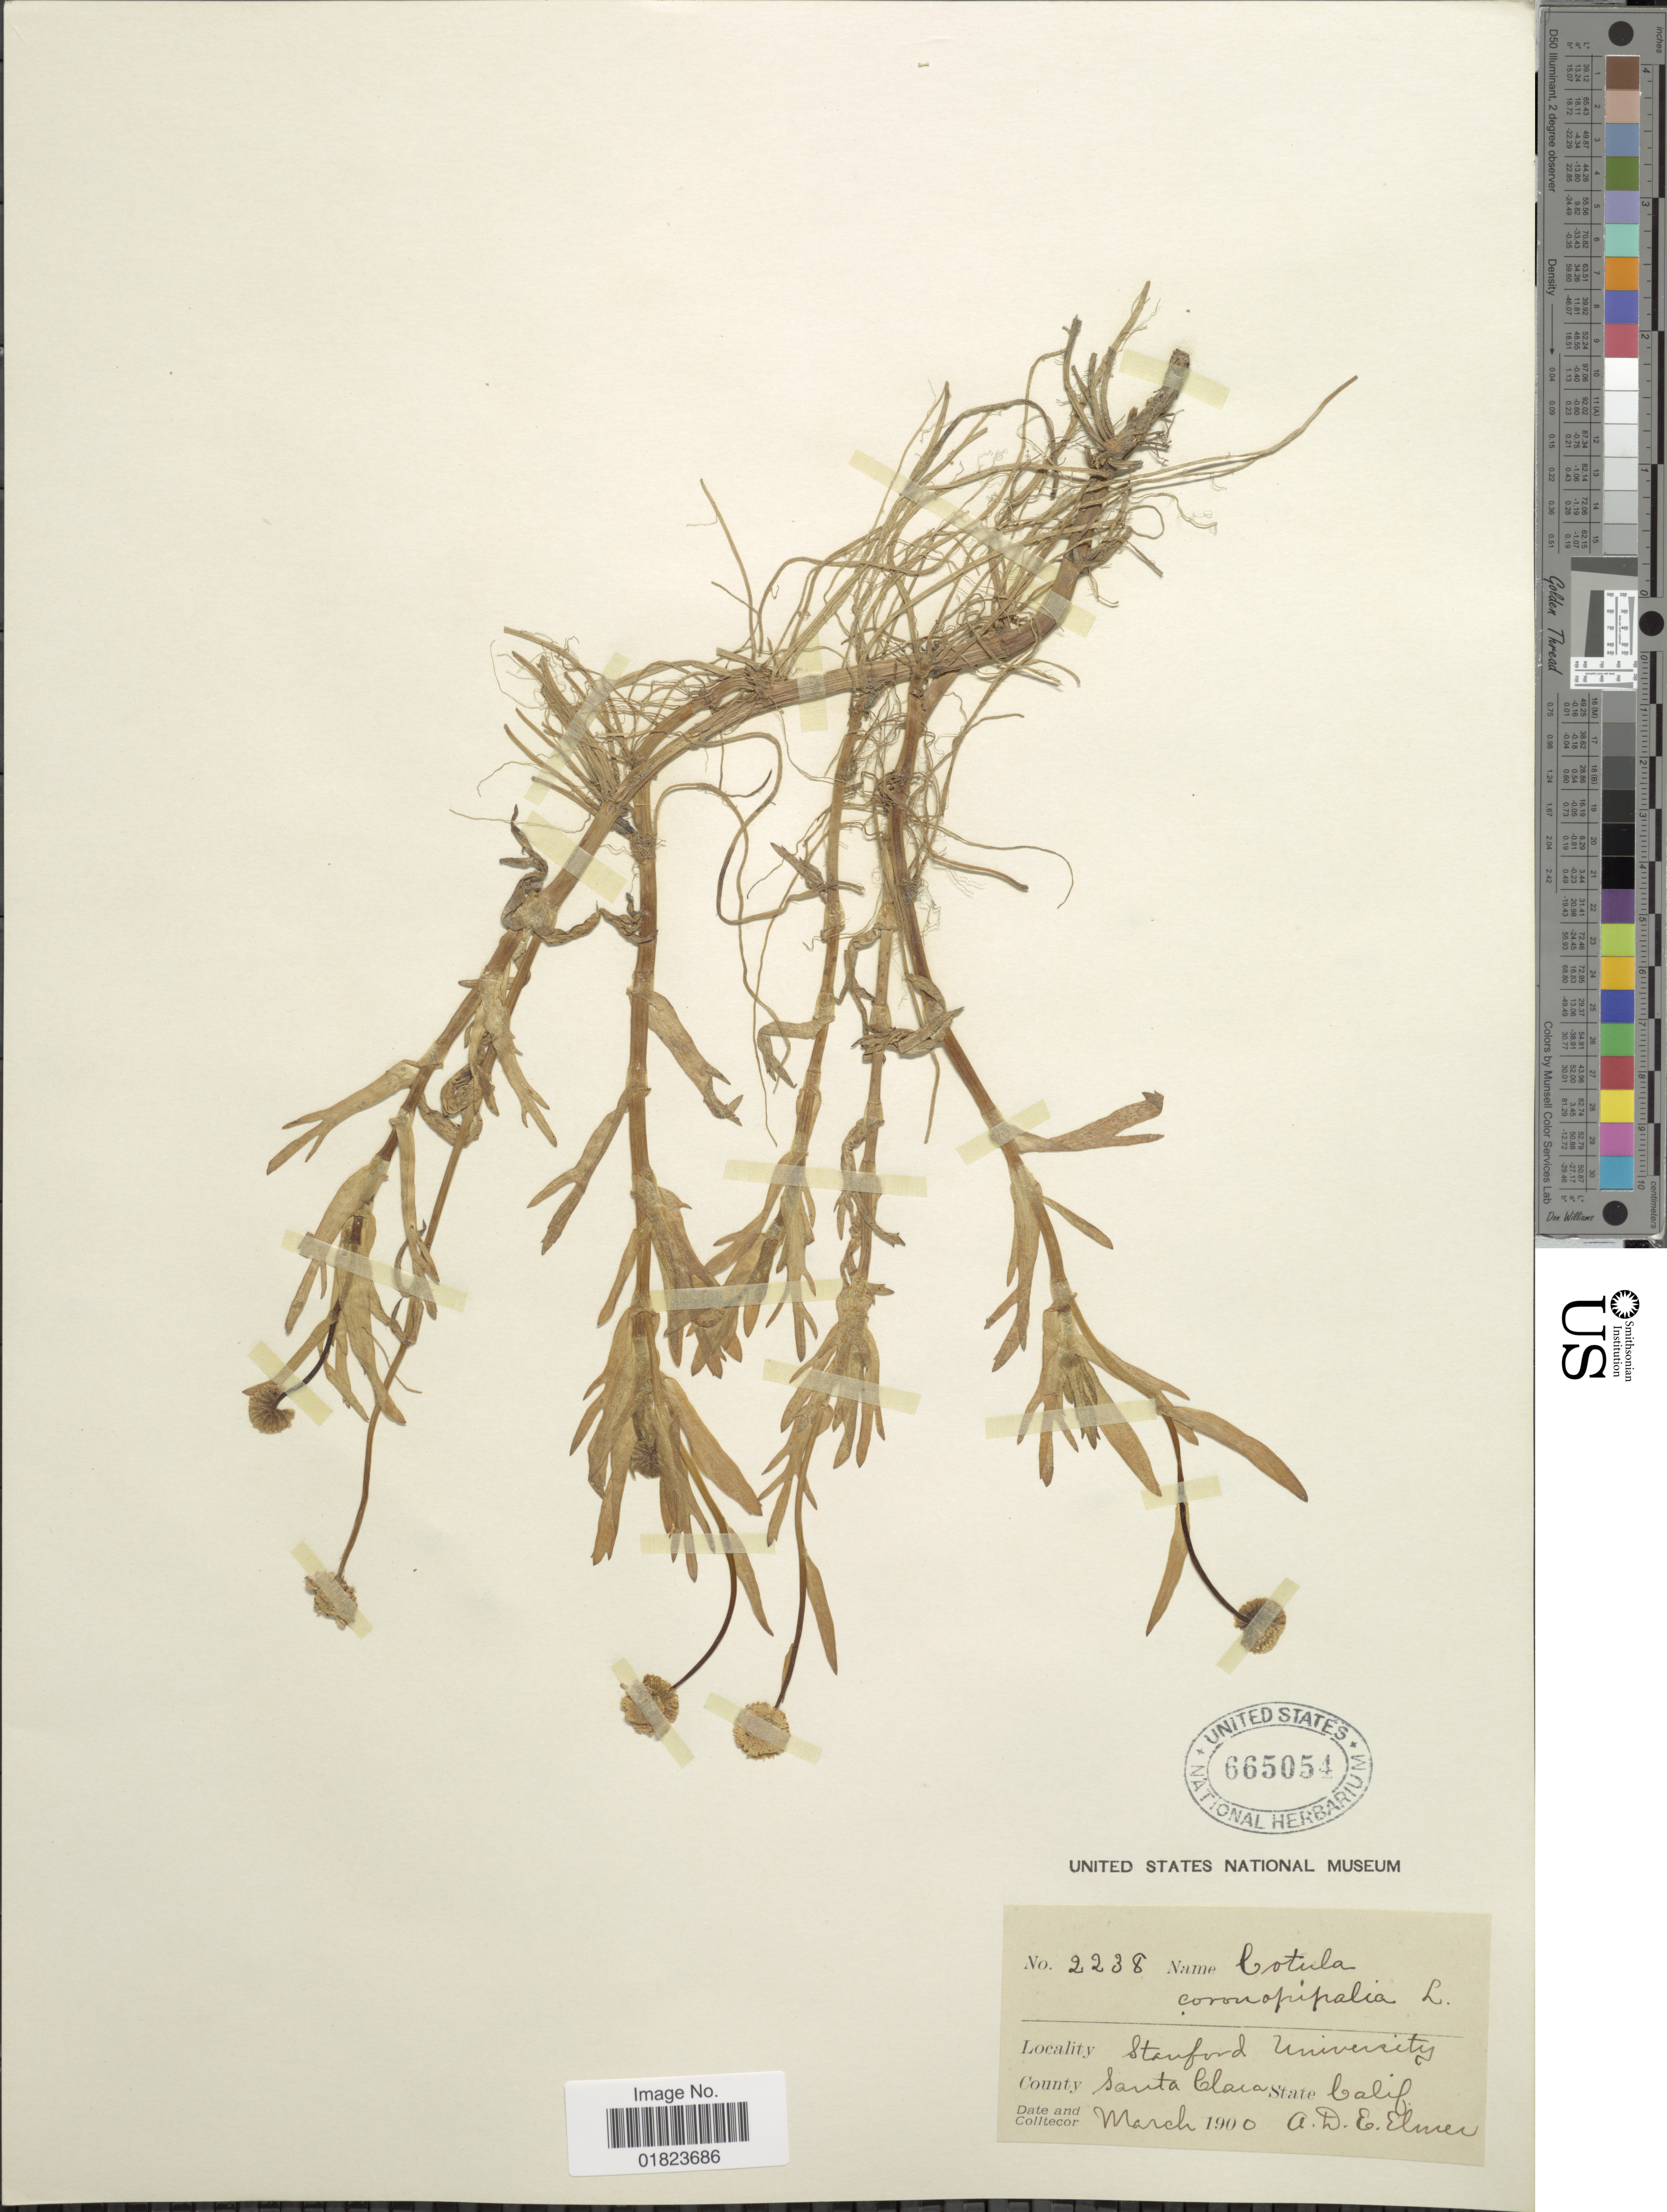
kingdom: Plantae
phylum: Tracheophyta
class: Magnoliopsida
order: Asterales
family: Asteraceae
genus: Cotula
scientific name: Cotula coronopifolia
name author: L.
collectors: A. D. E. Elmer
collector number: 2238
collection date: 1900-03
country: United States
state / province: California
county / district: Santa Clara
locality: Santa Clara, State Calif.Stanford University.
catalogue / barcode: US 665054